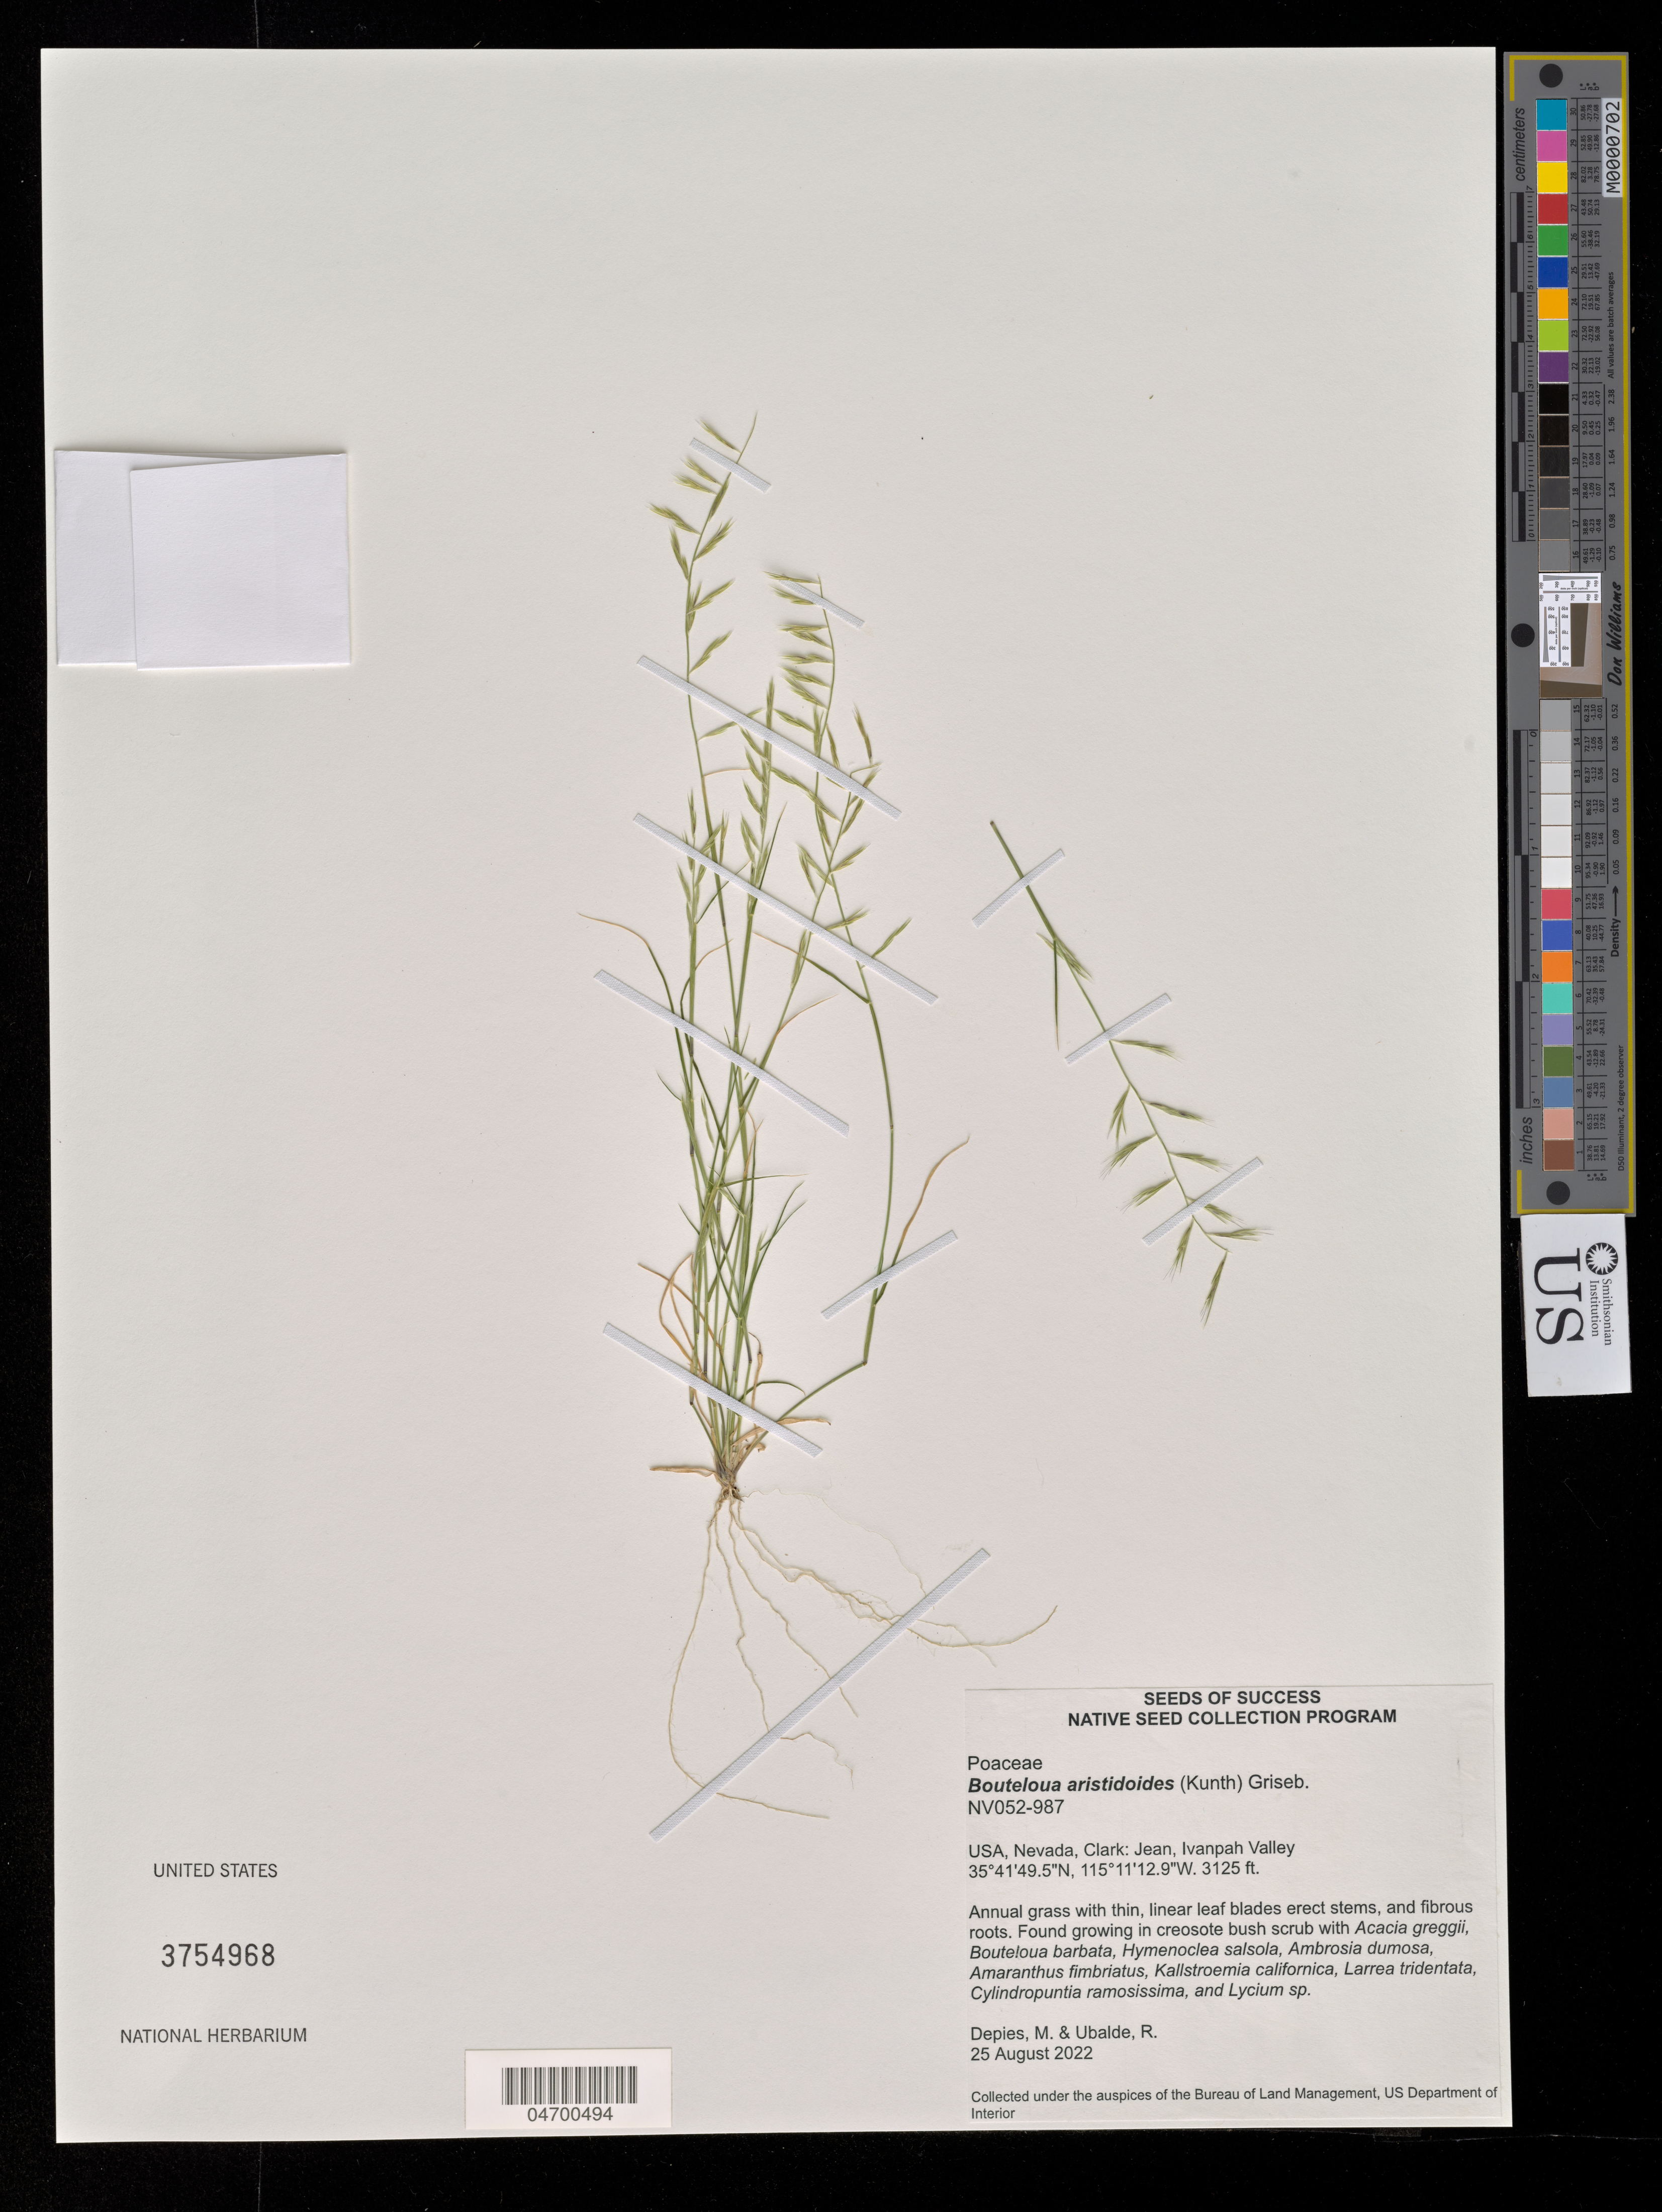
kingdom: Plantae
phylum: Tracheophyta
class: Liliopsida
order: Poales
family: Poaceae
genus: Bouteloua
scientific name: Bouteloua aristidoides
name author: (Kunth) Griseb.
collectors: M. Depies & R. Ubalde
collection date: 2022-08-25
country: United States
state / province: Nevada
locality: Clark: Jean, Ivanpah Valley.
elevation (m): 952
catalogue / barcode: US 3754968